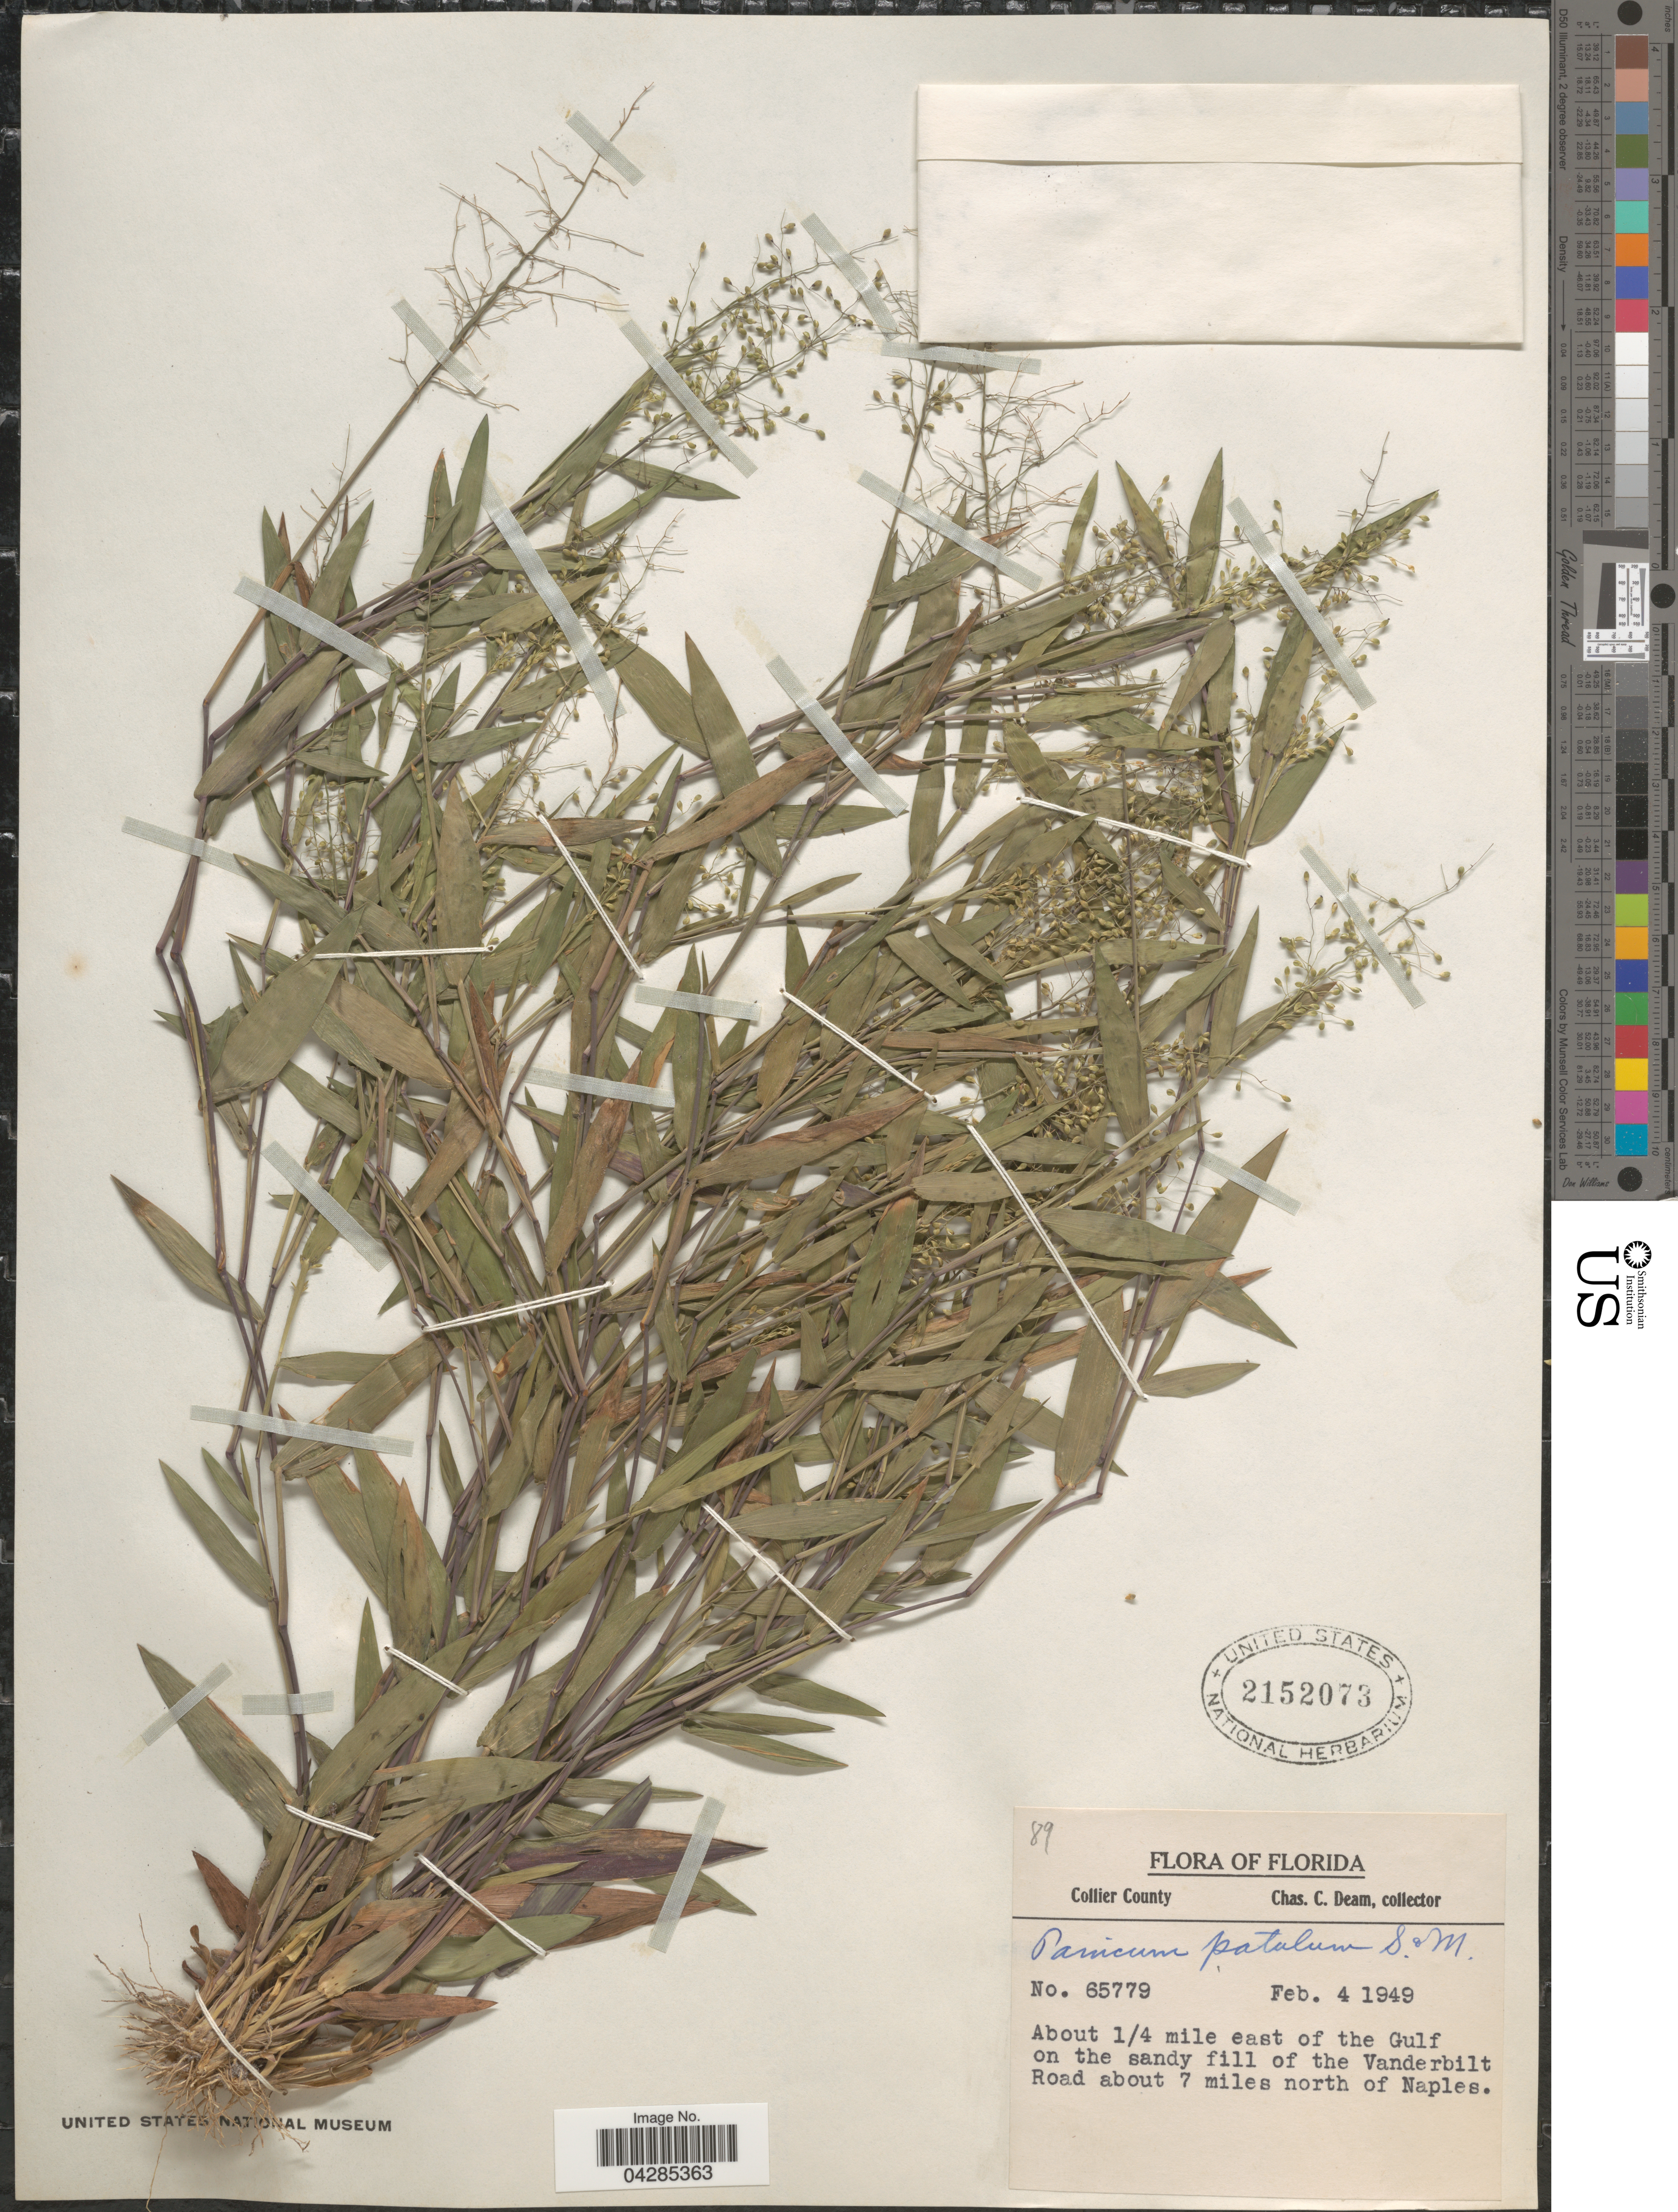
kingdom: Plantae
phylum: Tracheophyta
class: Liliopsida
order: Poales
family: Poaceae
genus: Dichanthelium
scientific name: Dichanthelium portoricense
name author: (Desv. ex Ham.) B.F. Hansen & Wunderlin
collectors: C. C. Deam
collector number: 65779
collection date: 1949-02-04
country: United States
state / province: Florida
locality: Collier County. About 1/4 mile east of the Gulf on the sandy fill of the Vanderbilt Road about 7 miles north of Naples.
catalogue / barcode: US 2152073